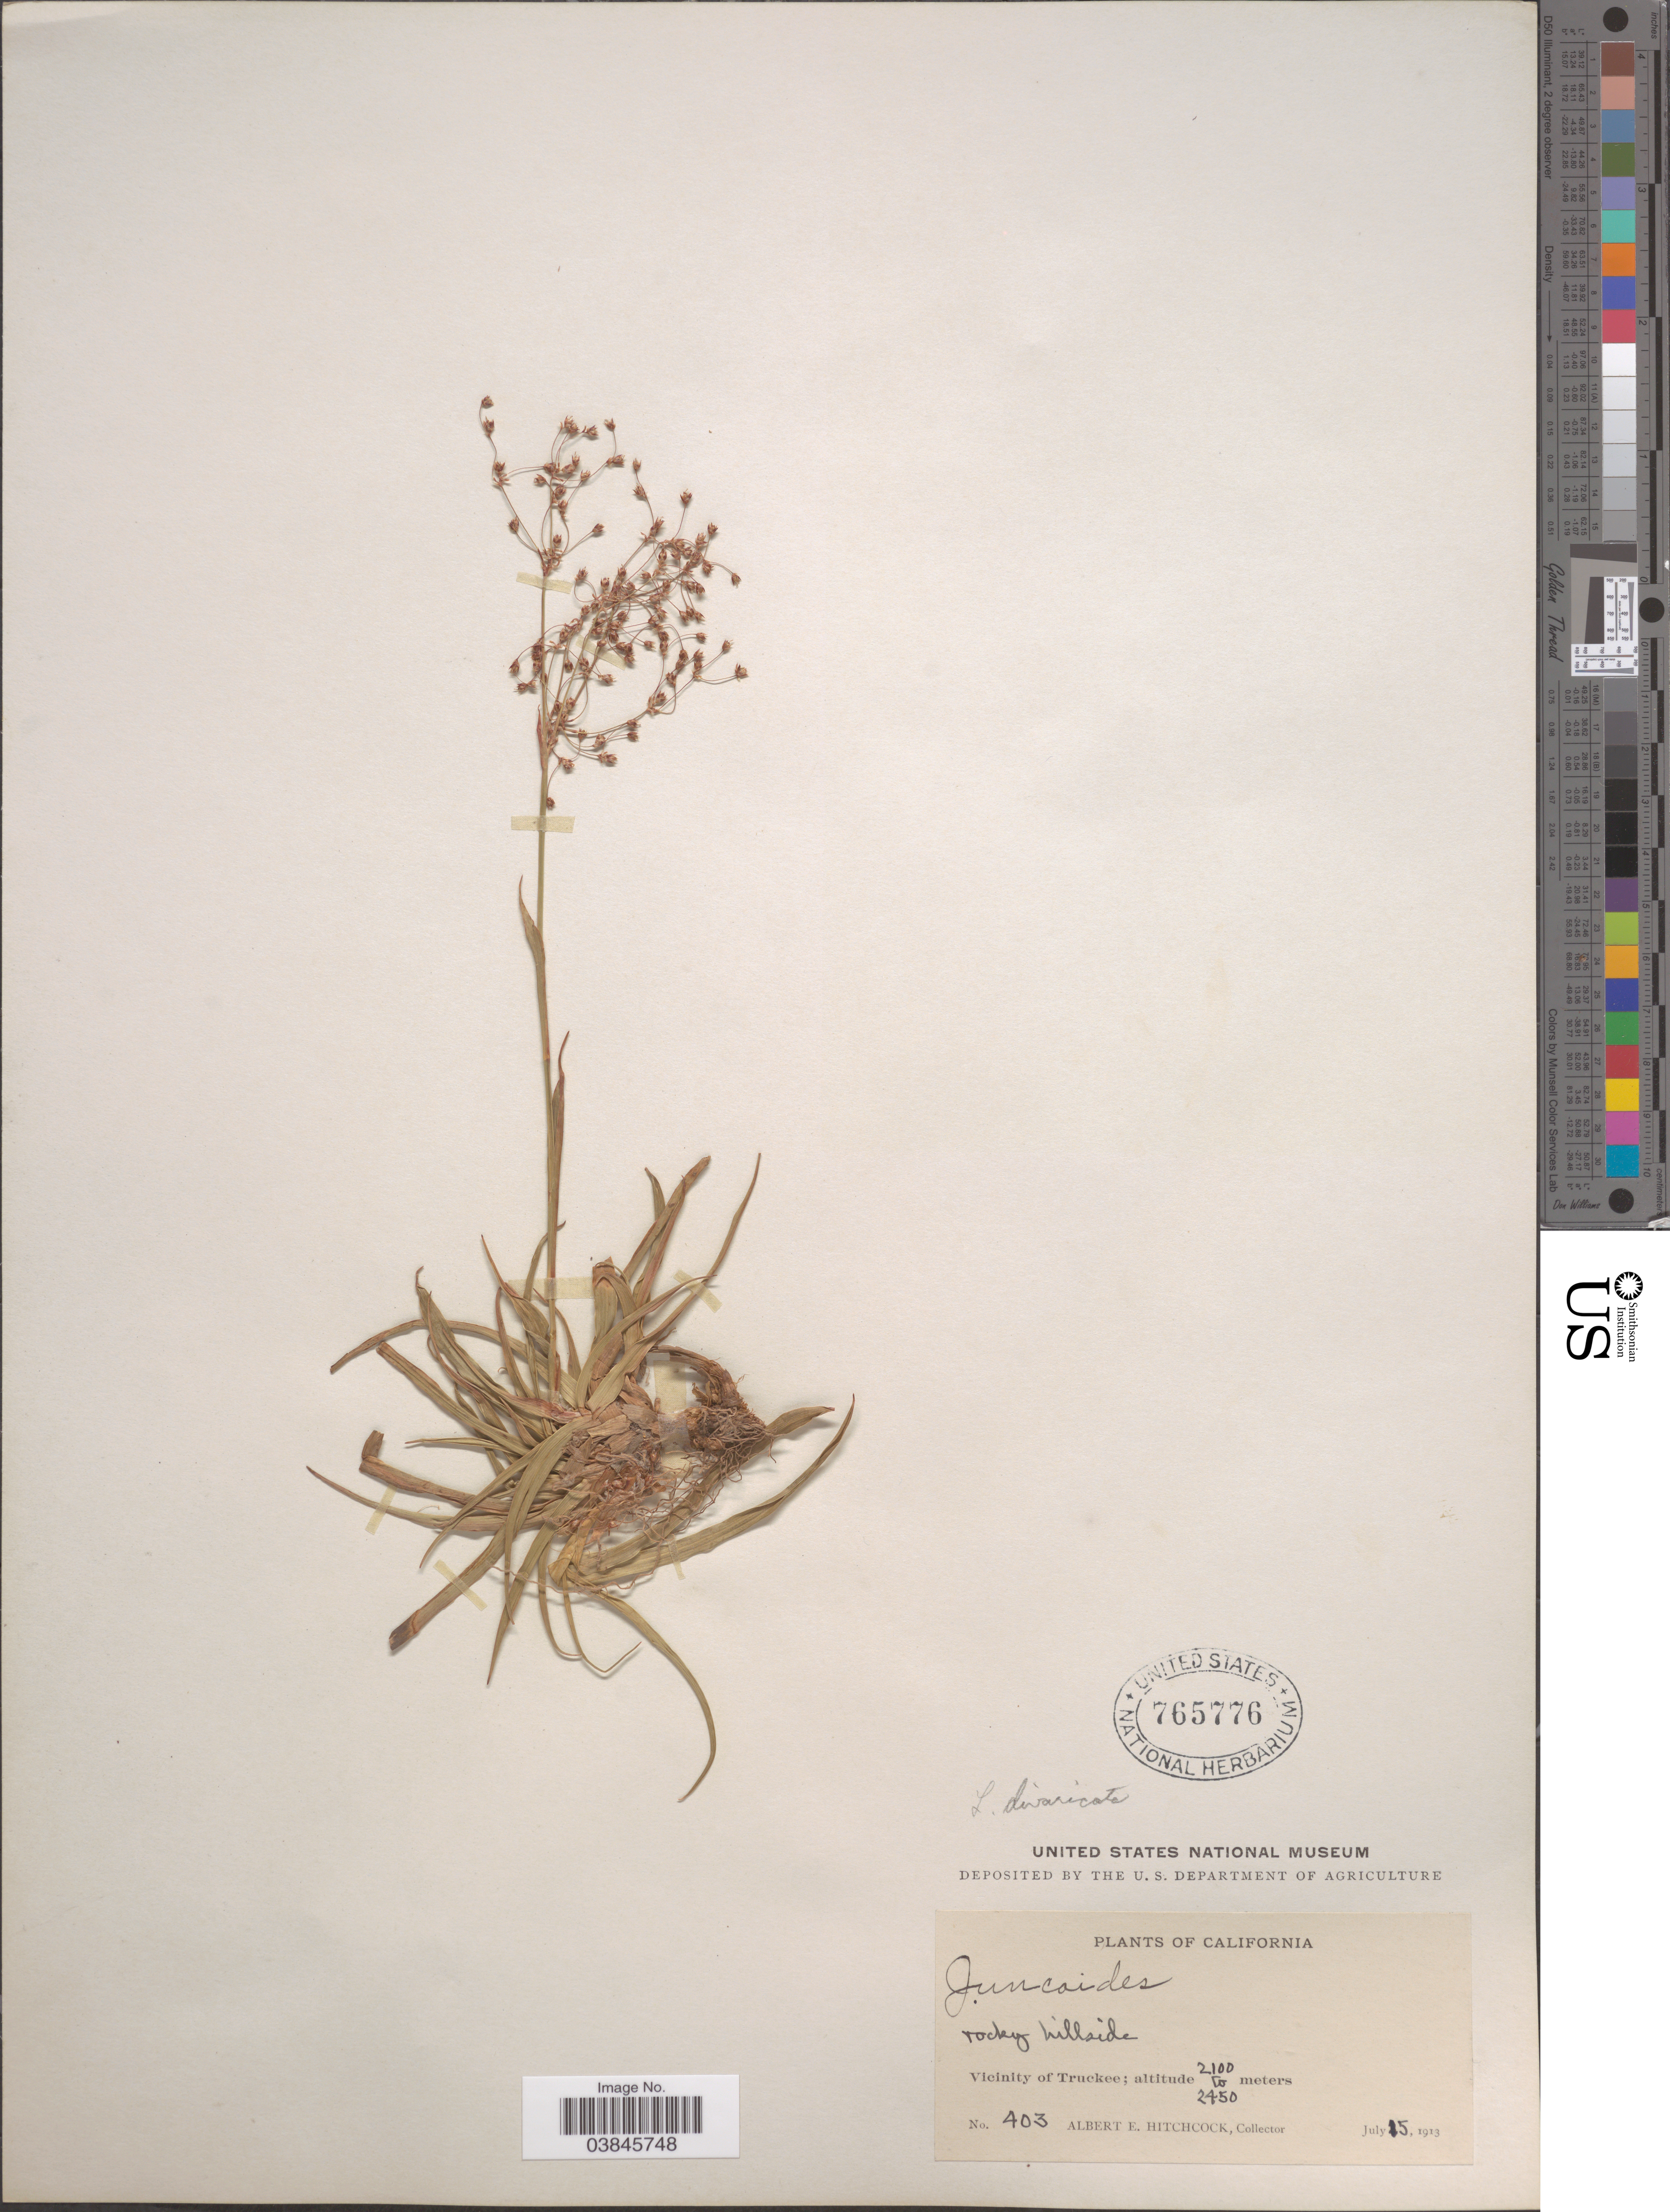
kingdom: Plantae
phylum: Tracheophyta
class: Liliopsida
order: Poales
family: Juncaceae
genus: Luzula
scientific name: Luzula divaricata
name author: S. Watson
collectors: A. Hitchcock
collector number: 403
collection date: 1913-07-15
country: United States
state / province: California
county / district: Nevada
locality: Rocky hillside. Vicinity of Truckee.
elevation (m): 2100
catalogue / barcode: US 765776